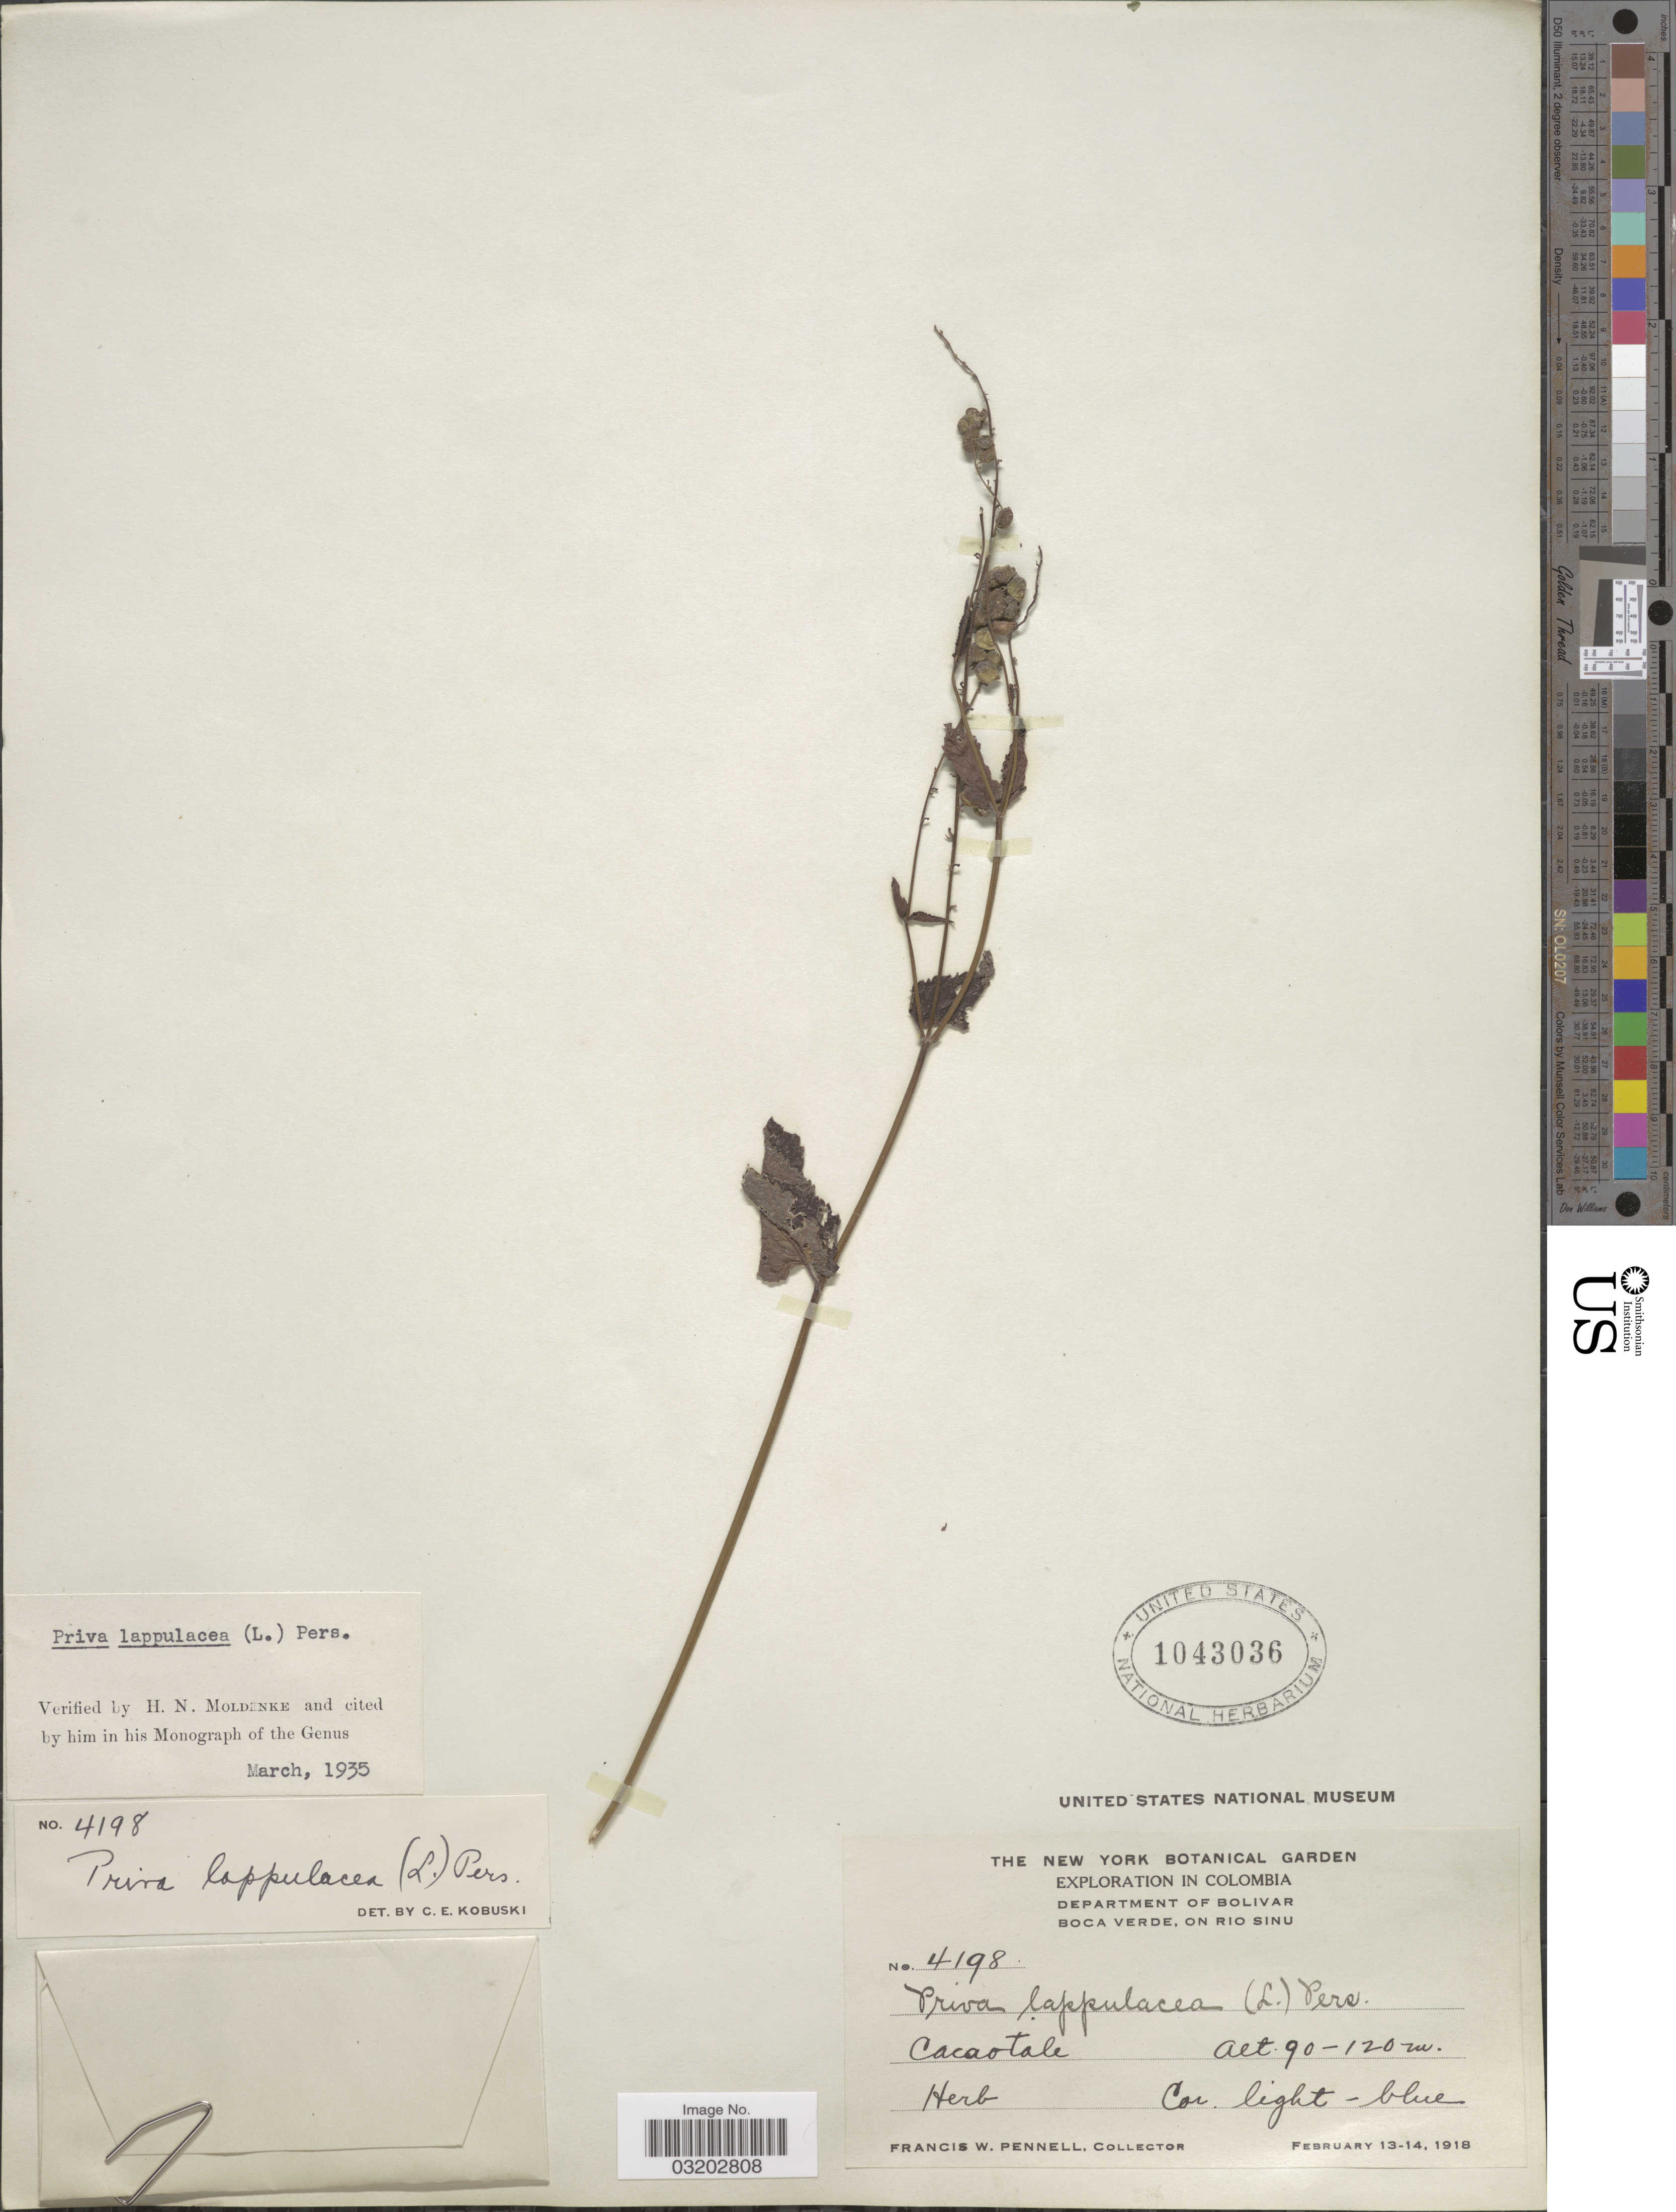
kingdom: Plantae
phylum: Tracheophyta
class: Magnoliopsida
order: Lamiales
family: Verbenaceae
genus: Priva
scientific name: Priva lappulacea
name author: (L.) Pers.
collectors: F. W. Pennell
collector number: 4198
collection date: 1918-02-13/1918-02-14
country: Colombia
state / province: Bolívar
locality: Department of Bolivar. Boca Verde, on Rio Sinu. Cacaotale.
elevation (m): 90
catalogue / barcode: US 1043036